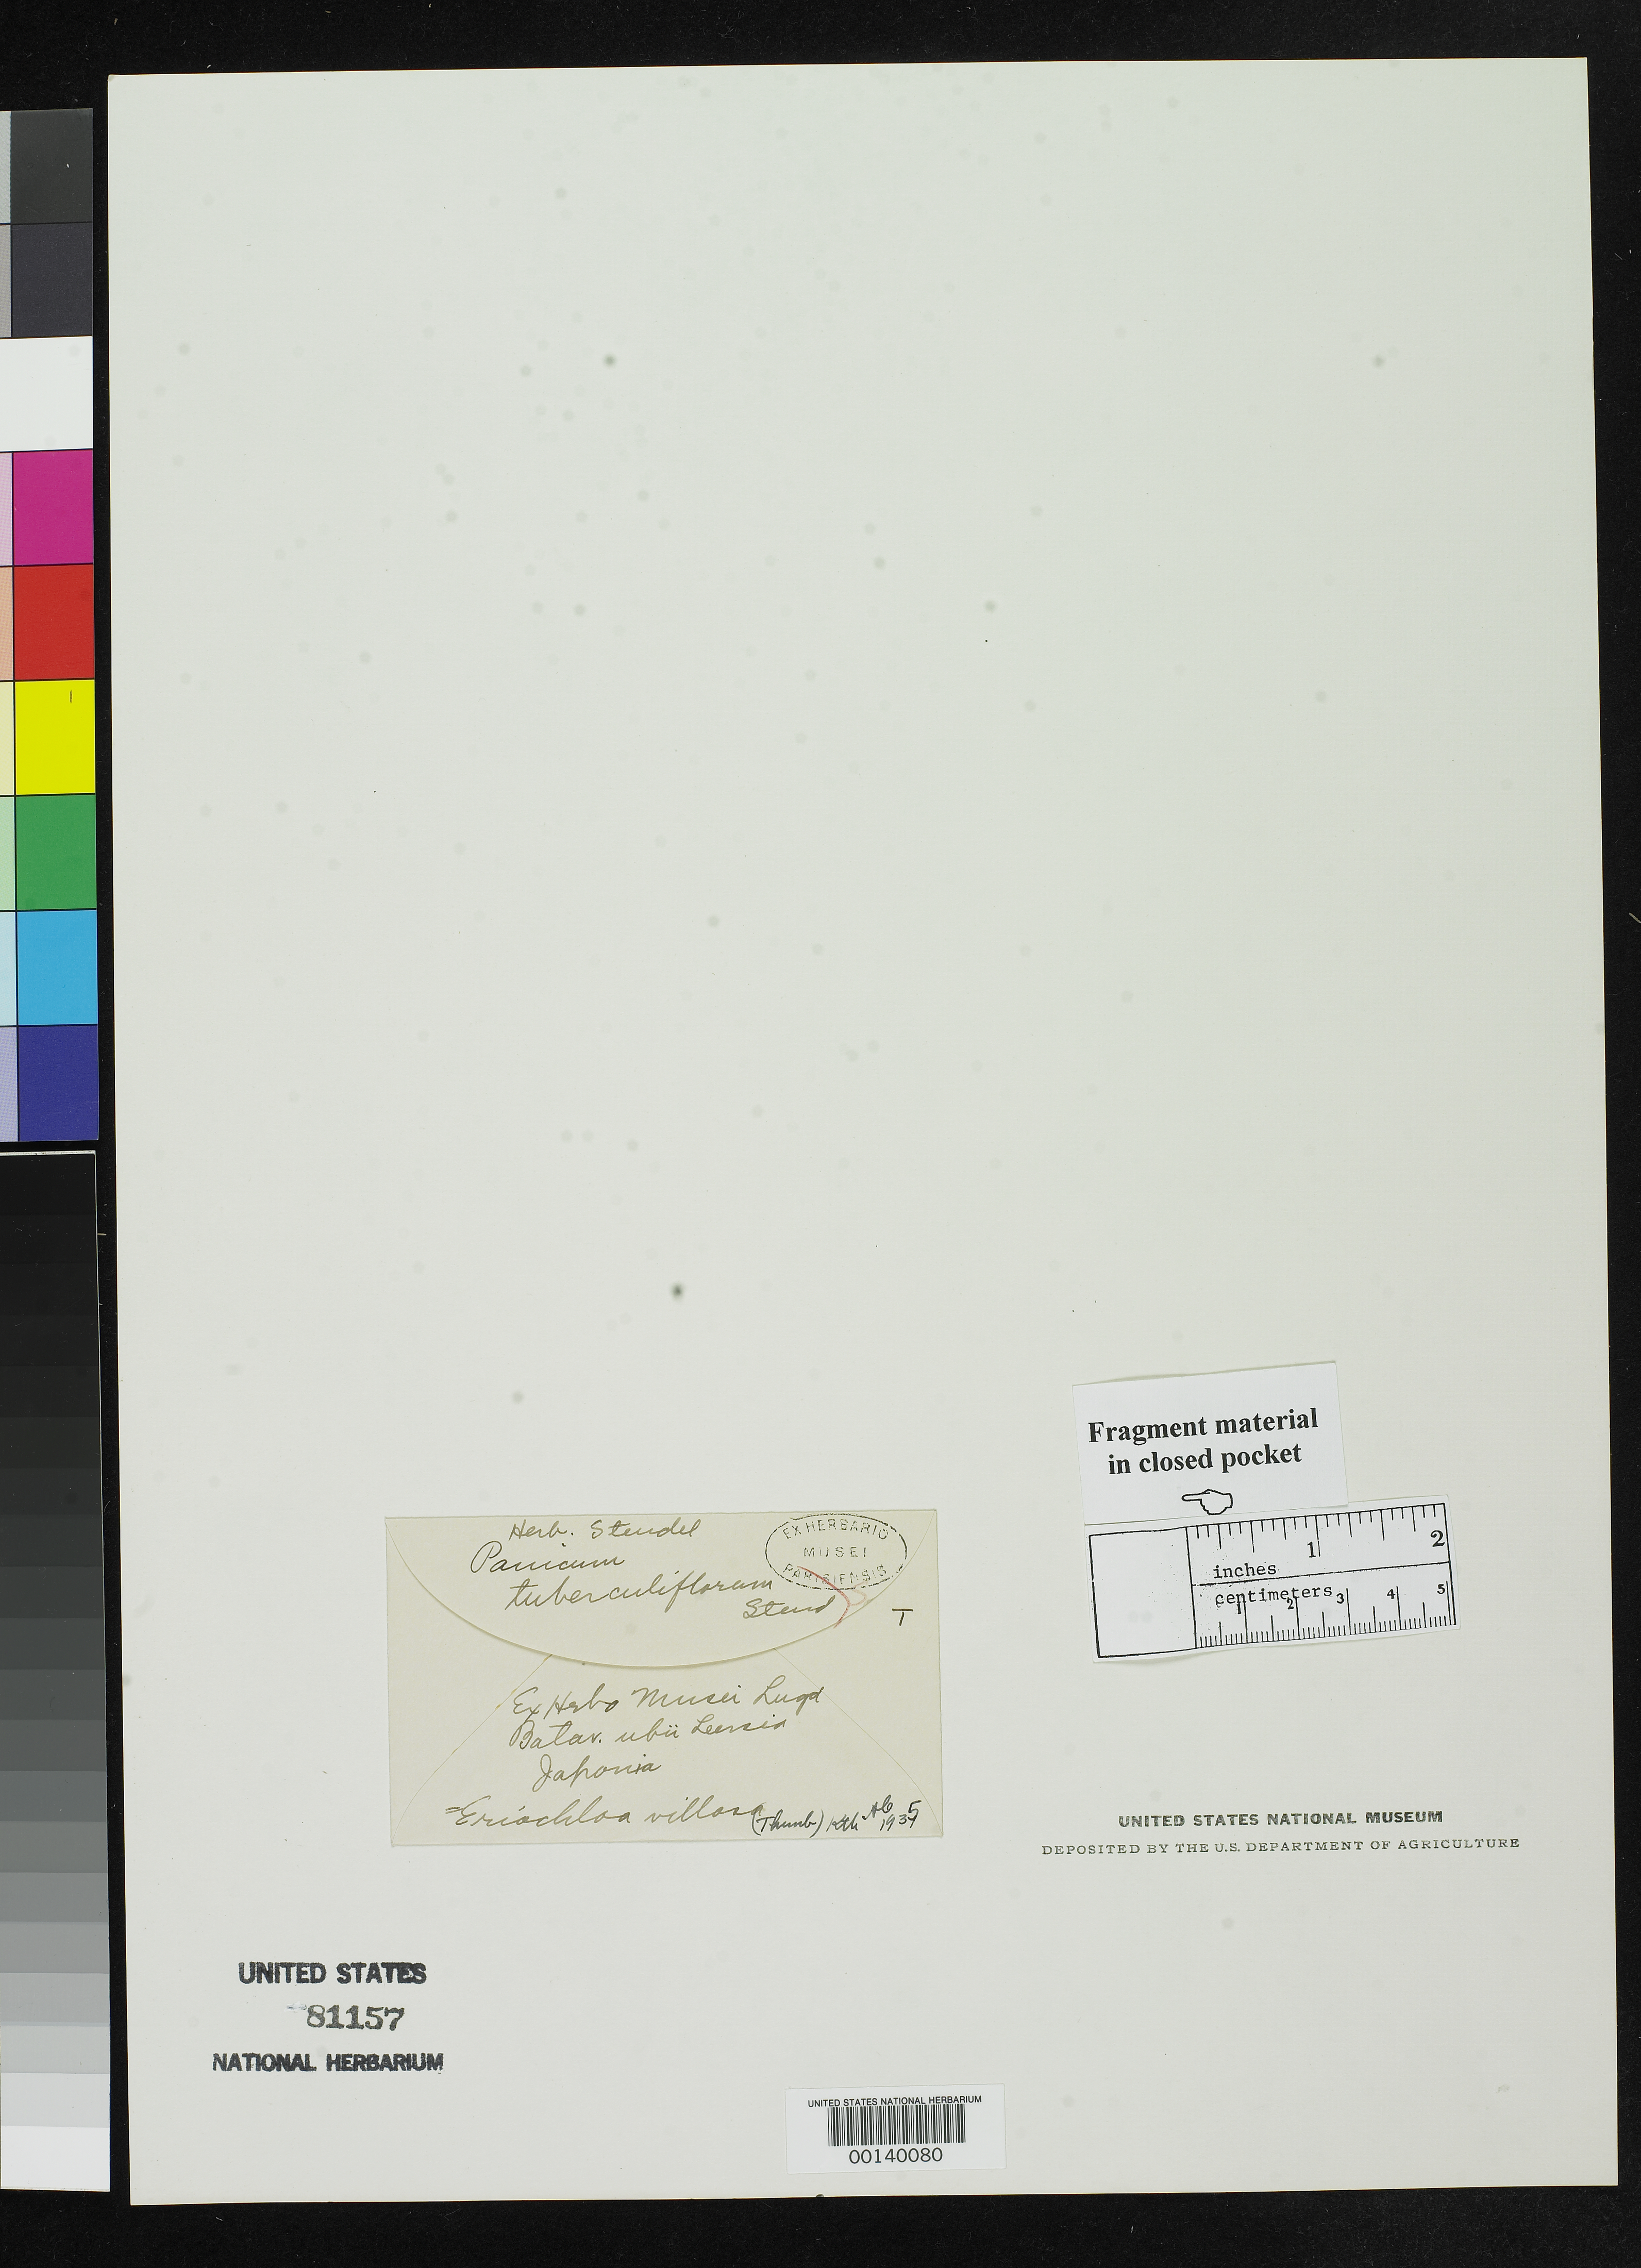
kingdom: Plantae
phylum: Tracheophyta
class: Liliopsida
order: Poales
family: Poaceae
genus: Panicum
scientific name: Panicum tuberculiflorum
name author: Steud.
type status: Type Fragment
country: Japan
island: Honshu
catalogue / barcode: US 81157